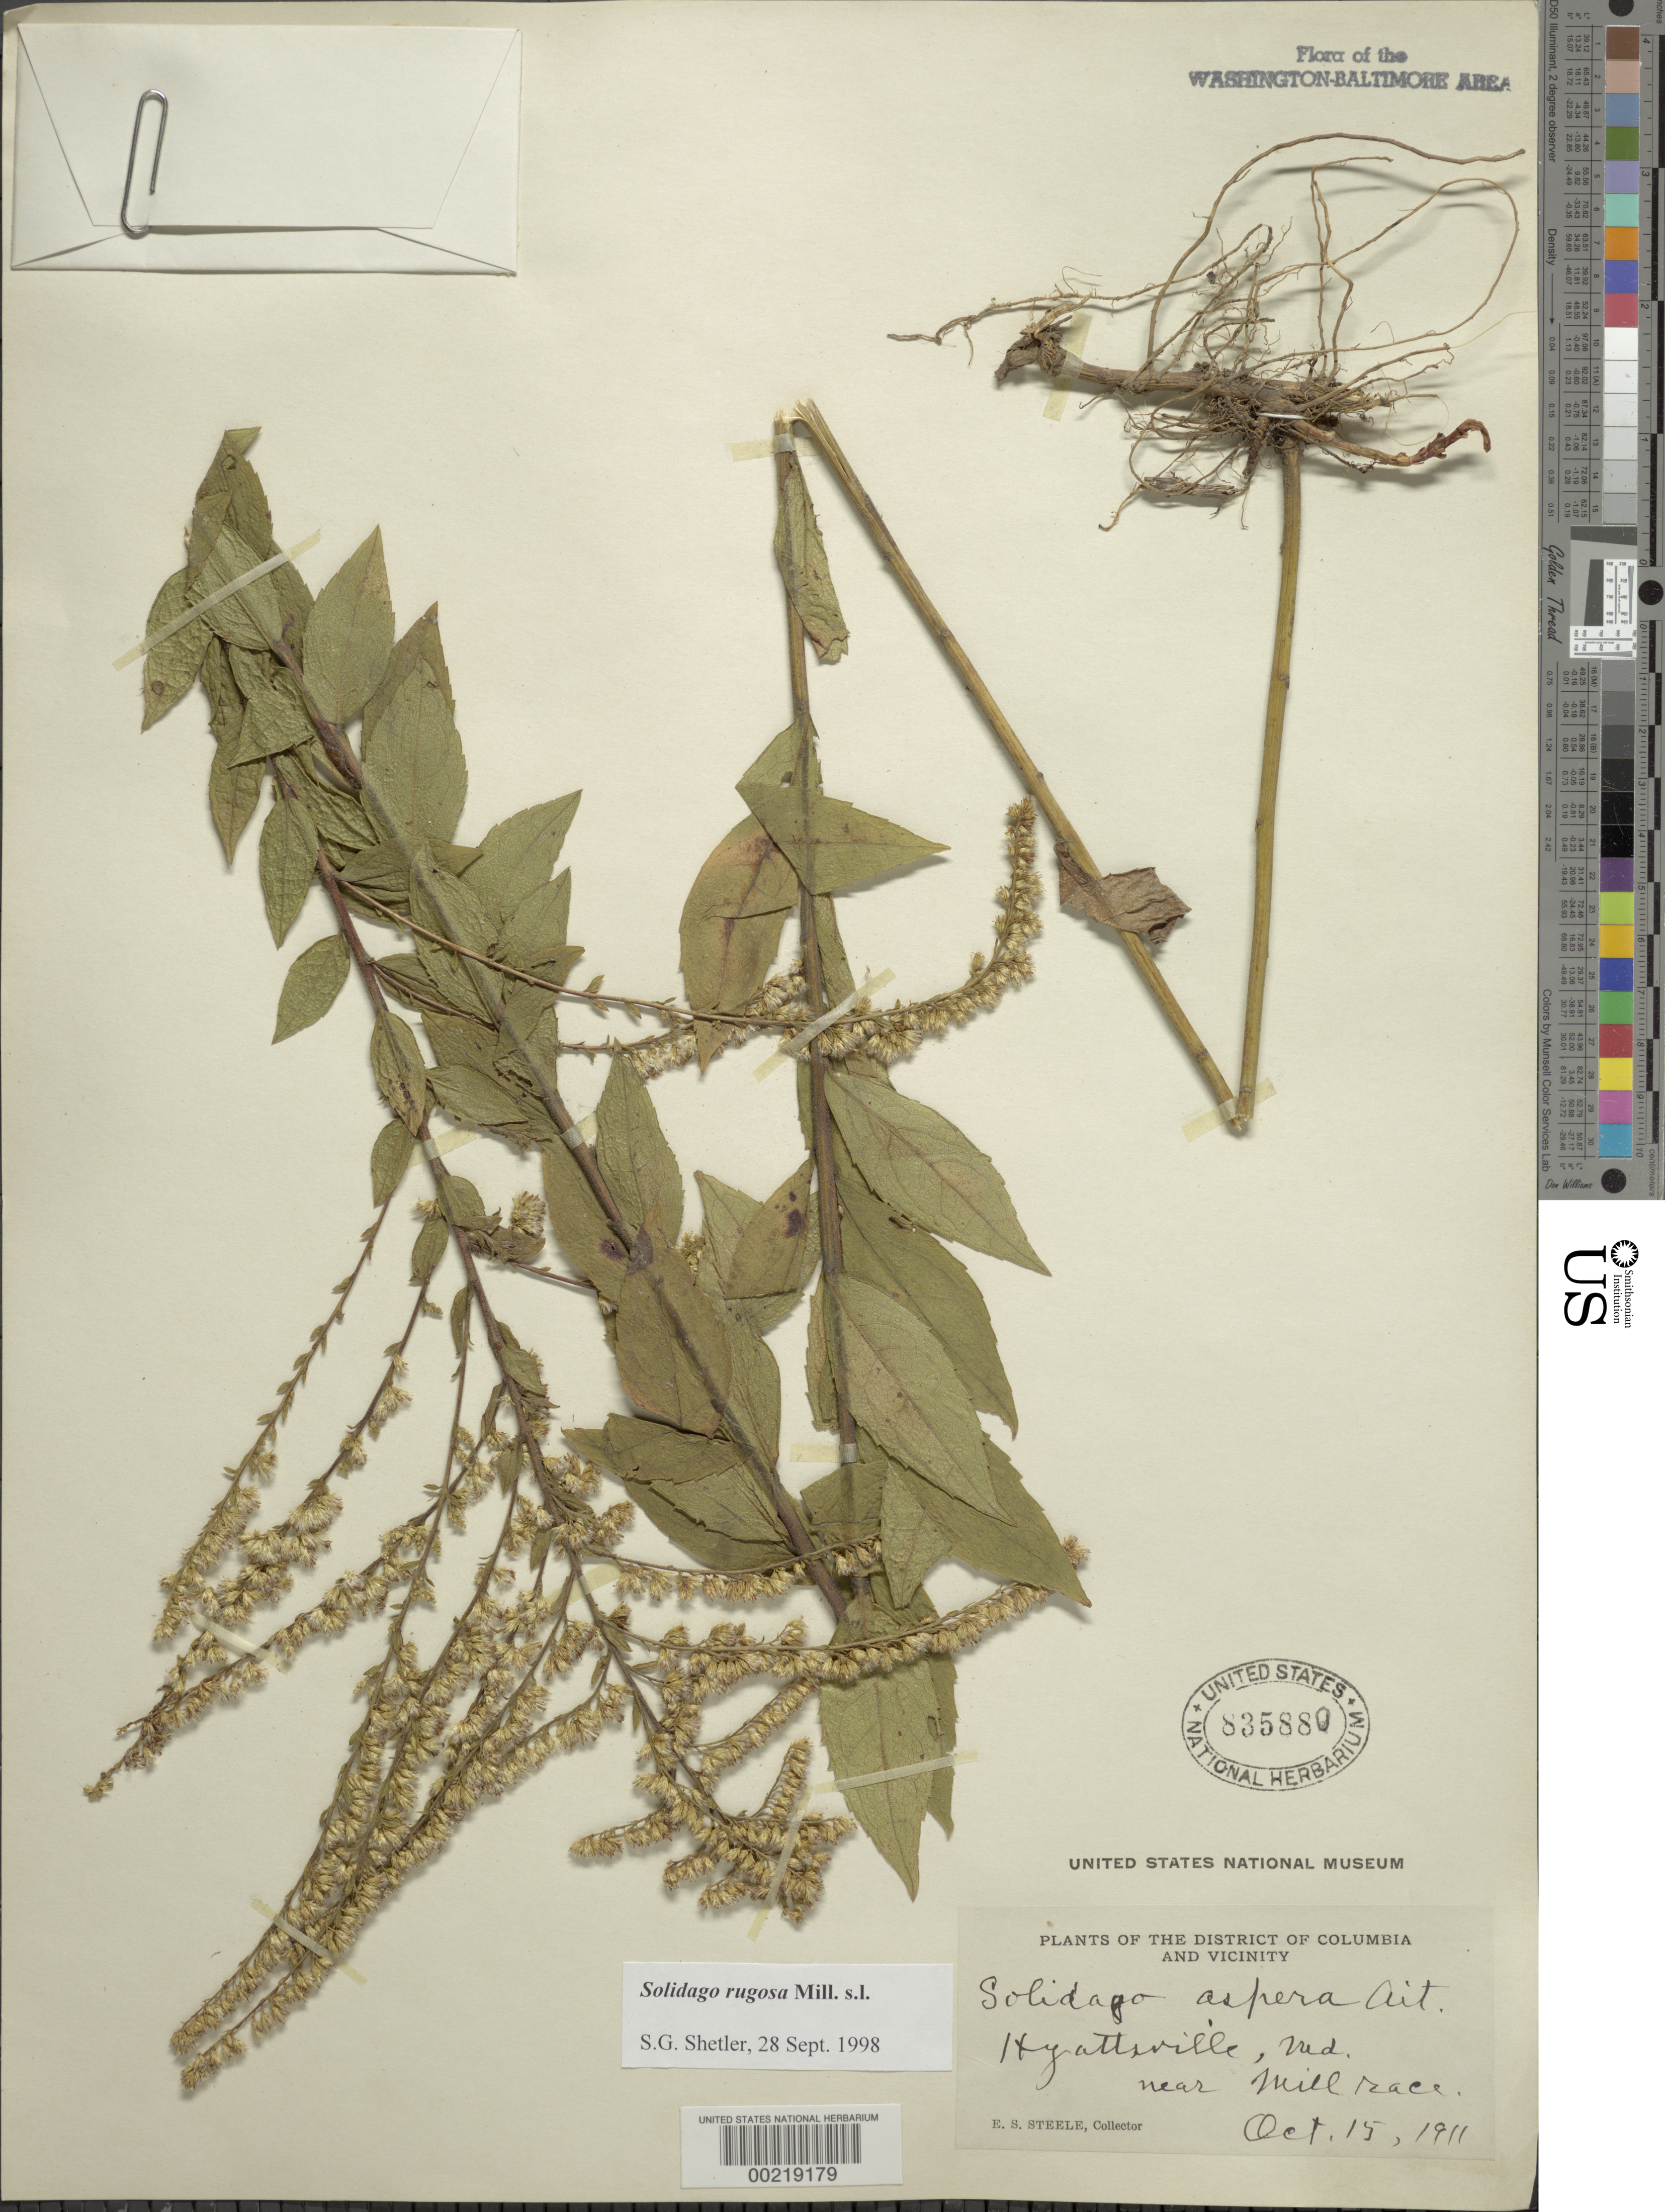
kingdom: Plantae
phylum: Tracheophyta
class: Magnoliopsida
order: Asterales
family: Asteraceae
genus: Solidago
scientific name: Solidago rugosa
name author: Mill.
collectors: E. Steele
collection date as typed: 15 Oct 1911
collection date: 1911-10-15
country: United States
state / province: Maryland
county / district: Prince George's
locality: Hyattsville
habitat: Near mill race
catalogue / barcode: US 835880